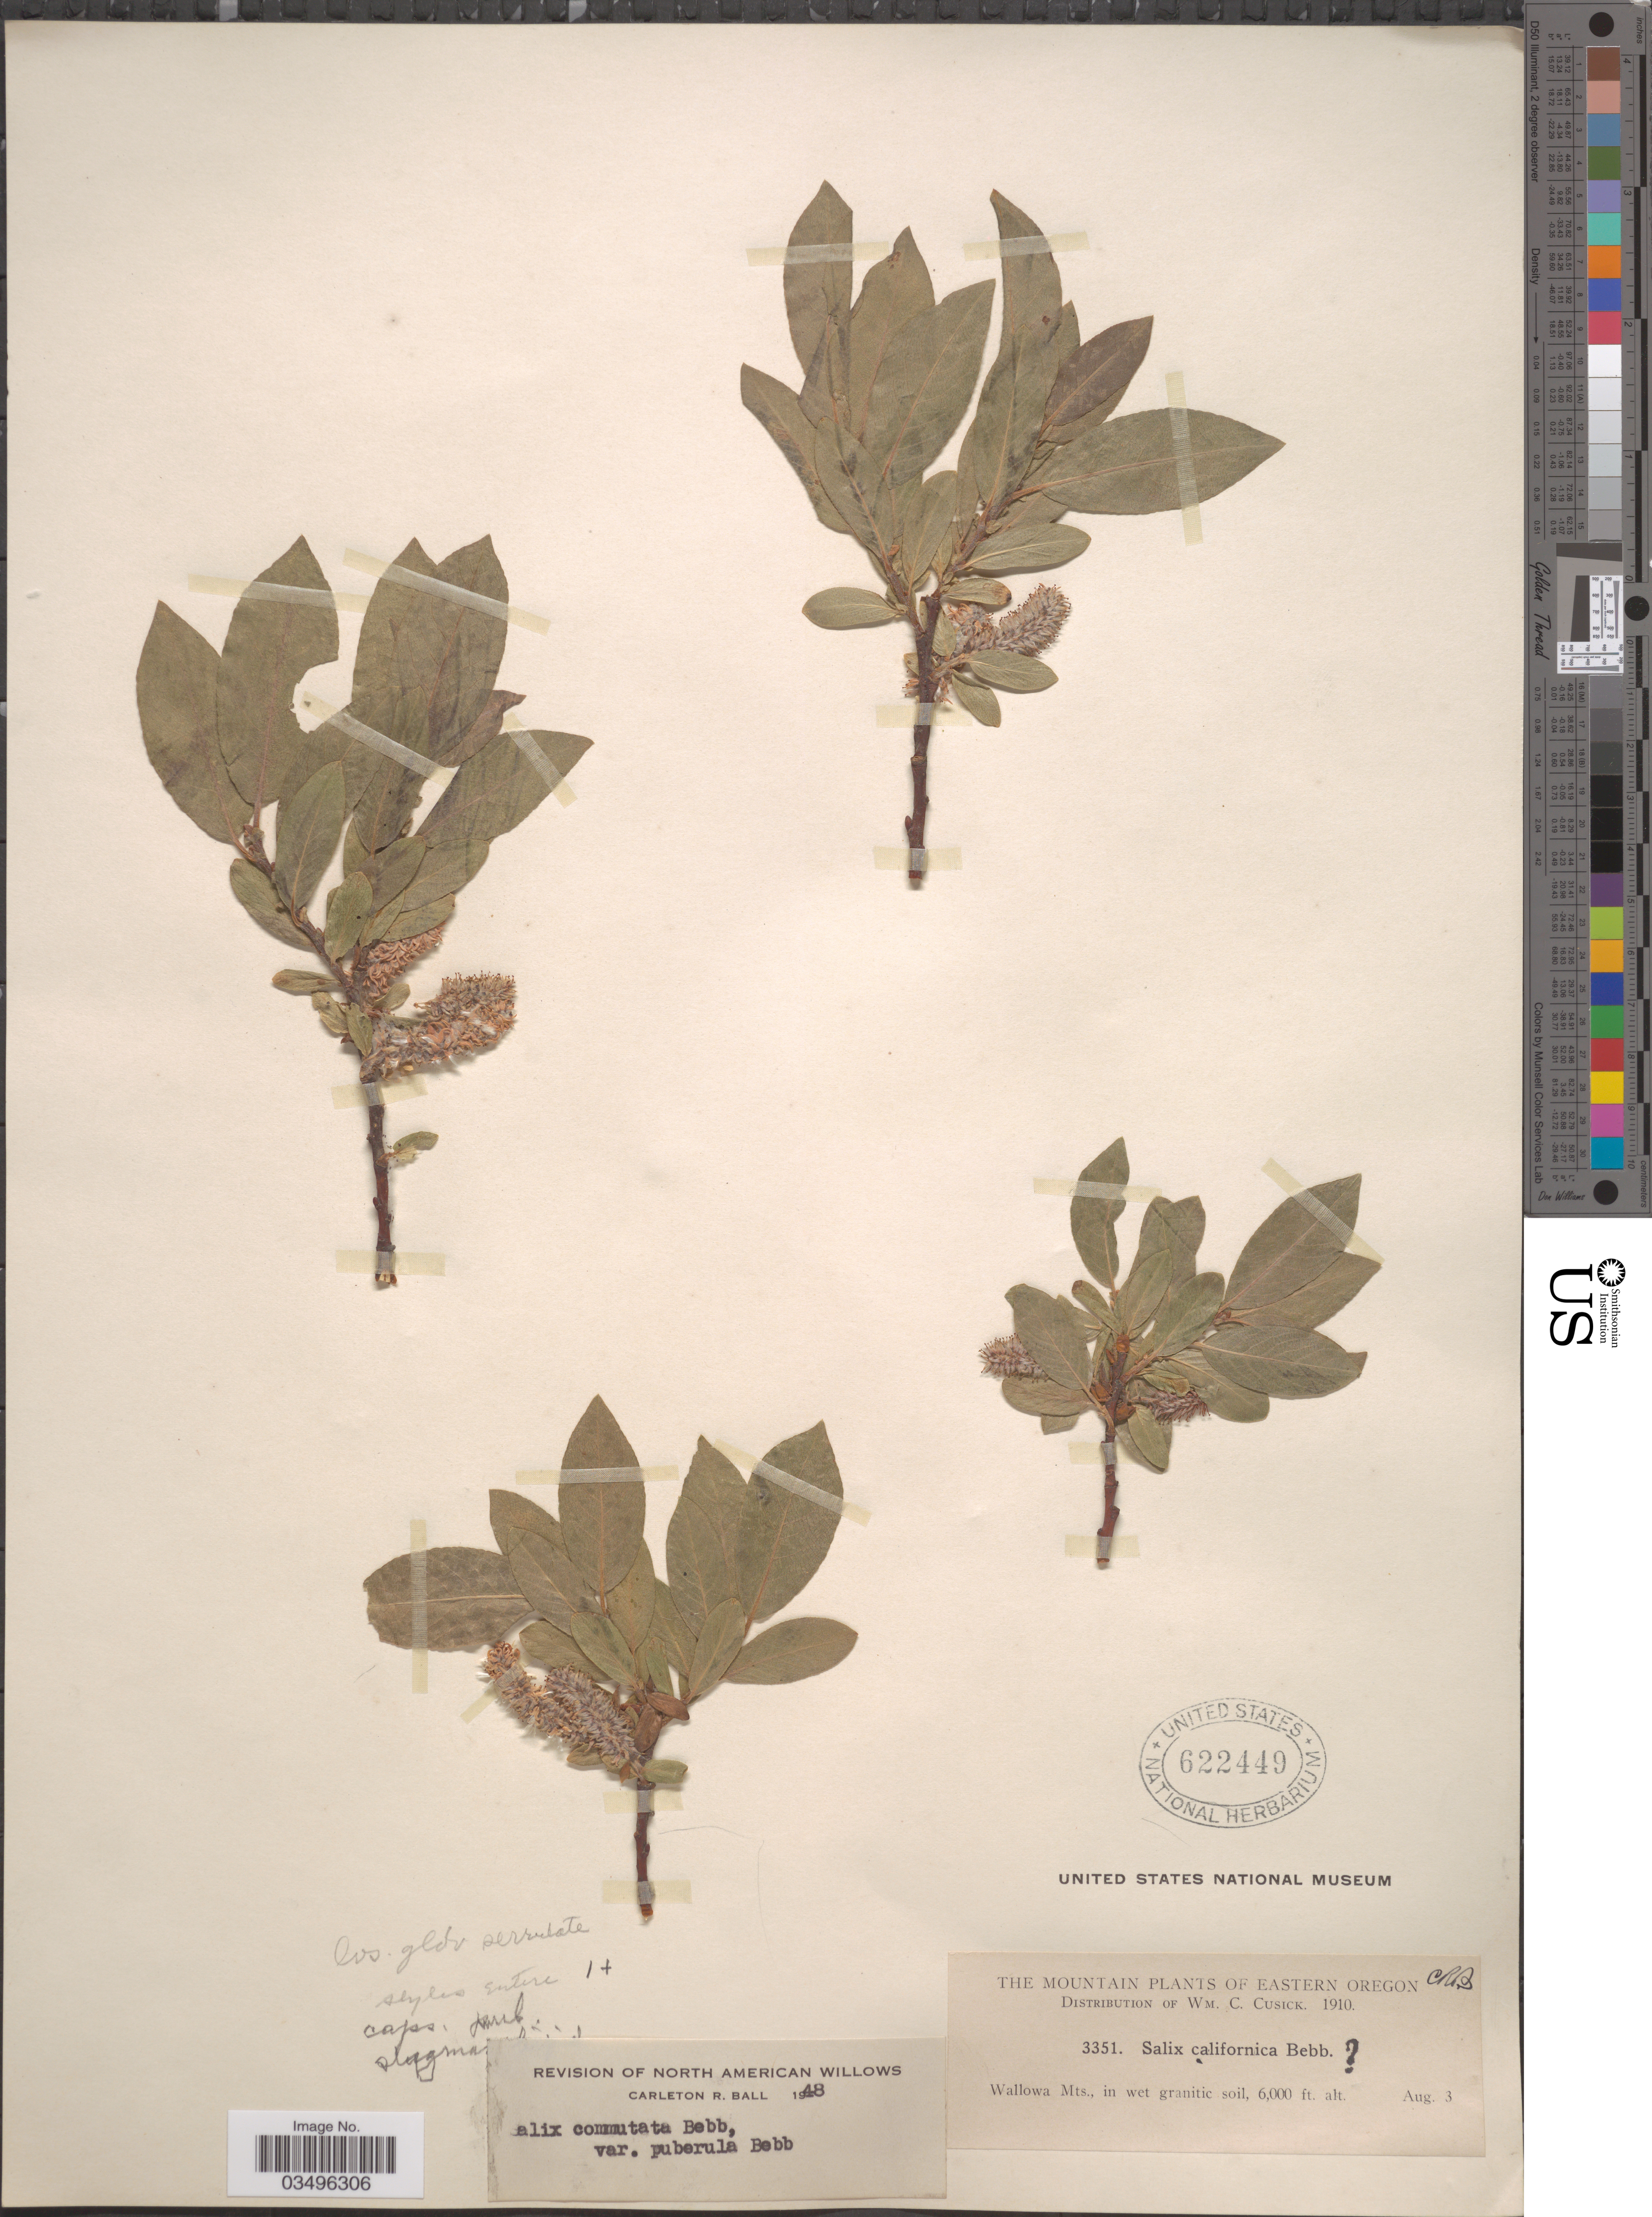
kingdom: Plantae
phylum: Tracheophyta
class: Magnoliopsida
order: Malpighiales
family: Salicaceae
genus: Salix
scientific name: Salix commutata var. puberula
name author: Bebb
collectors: W. C. Cusick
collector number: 3351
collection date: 1910-08-03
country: United States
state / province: Oregon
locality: Eastern Oregon. Wallowa Mts.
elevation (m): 1829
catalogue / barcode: US 622449